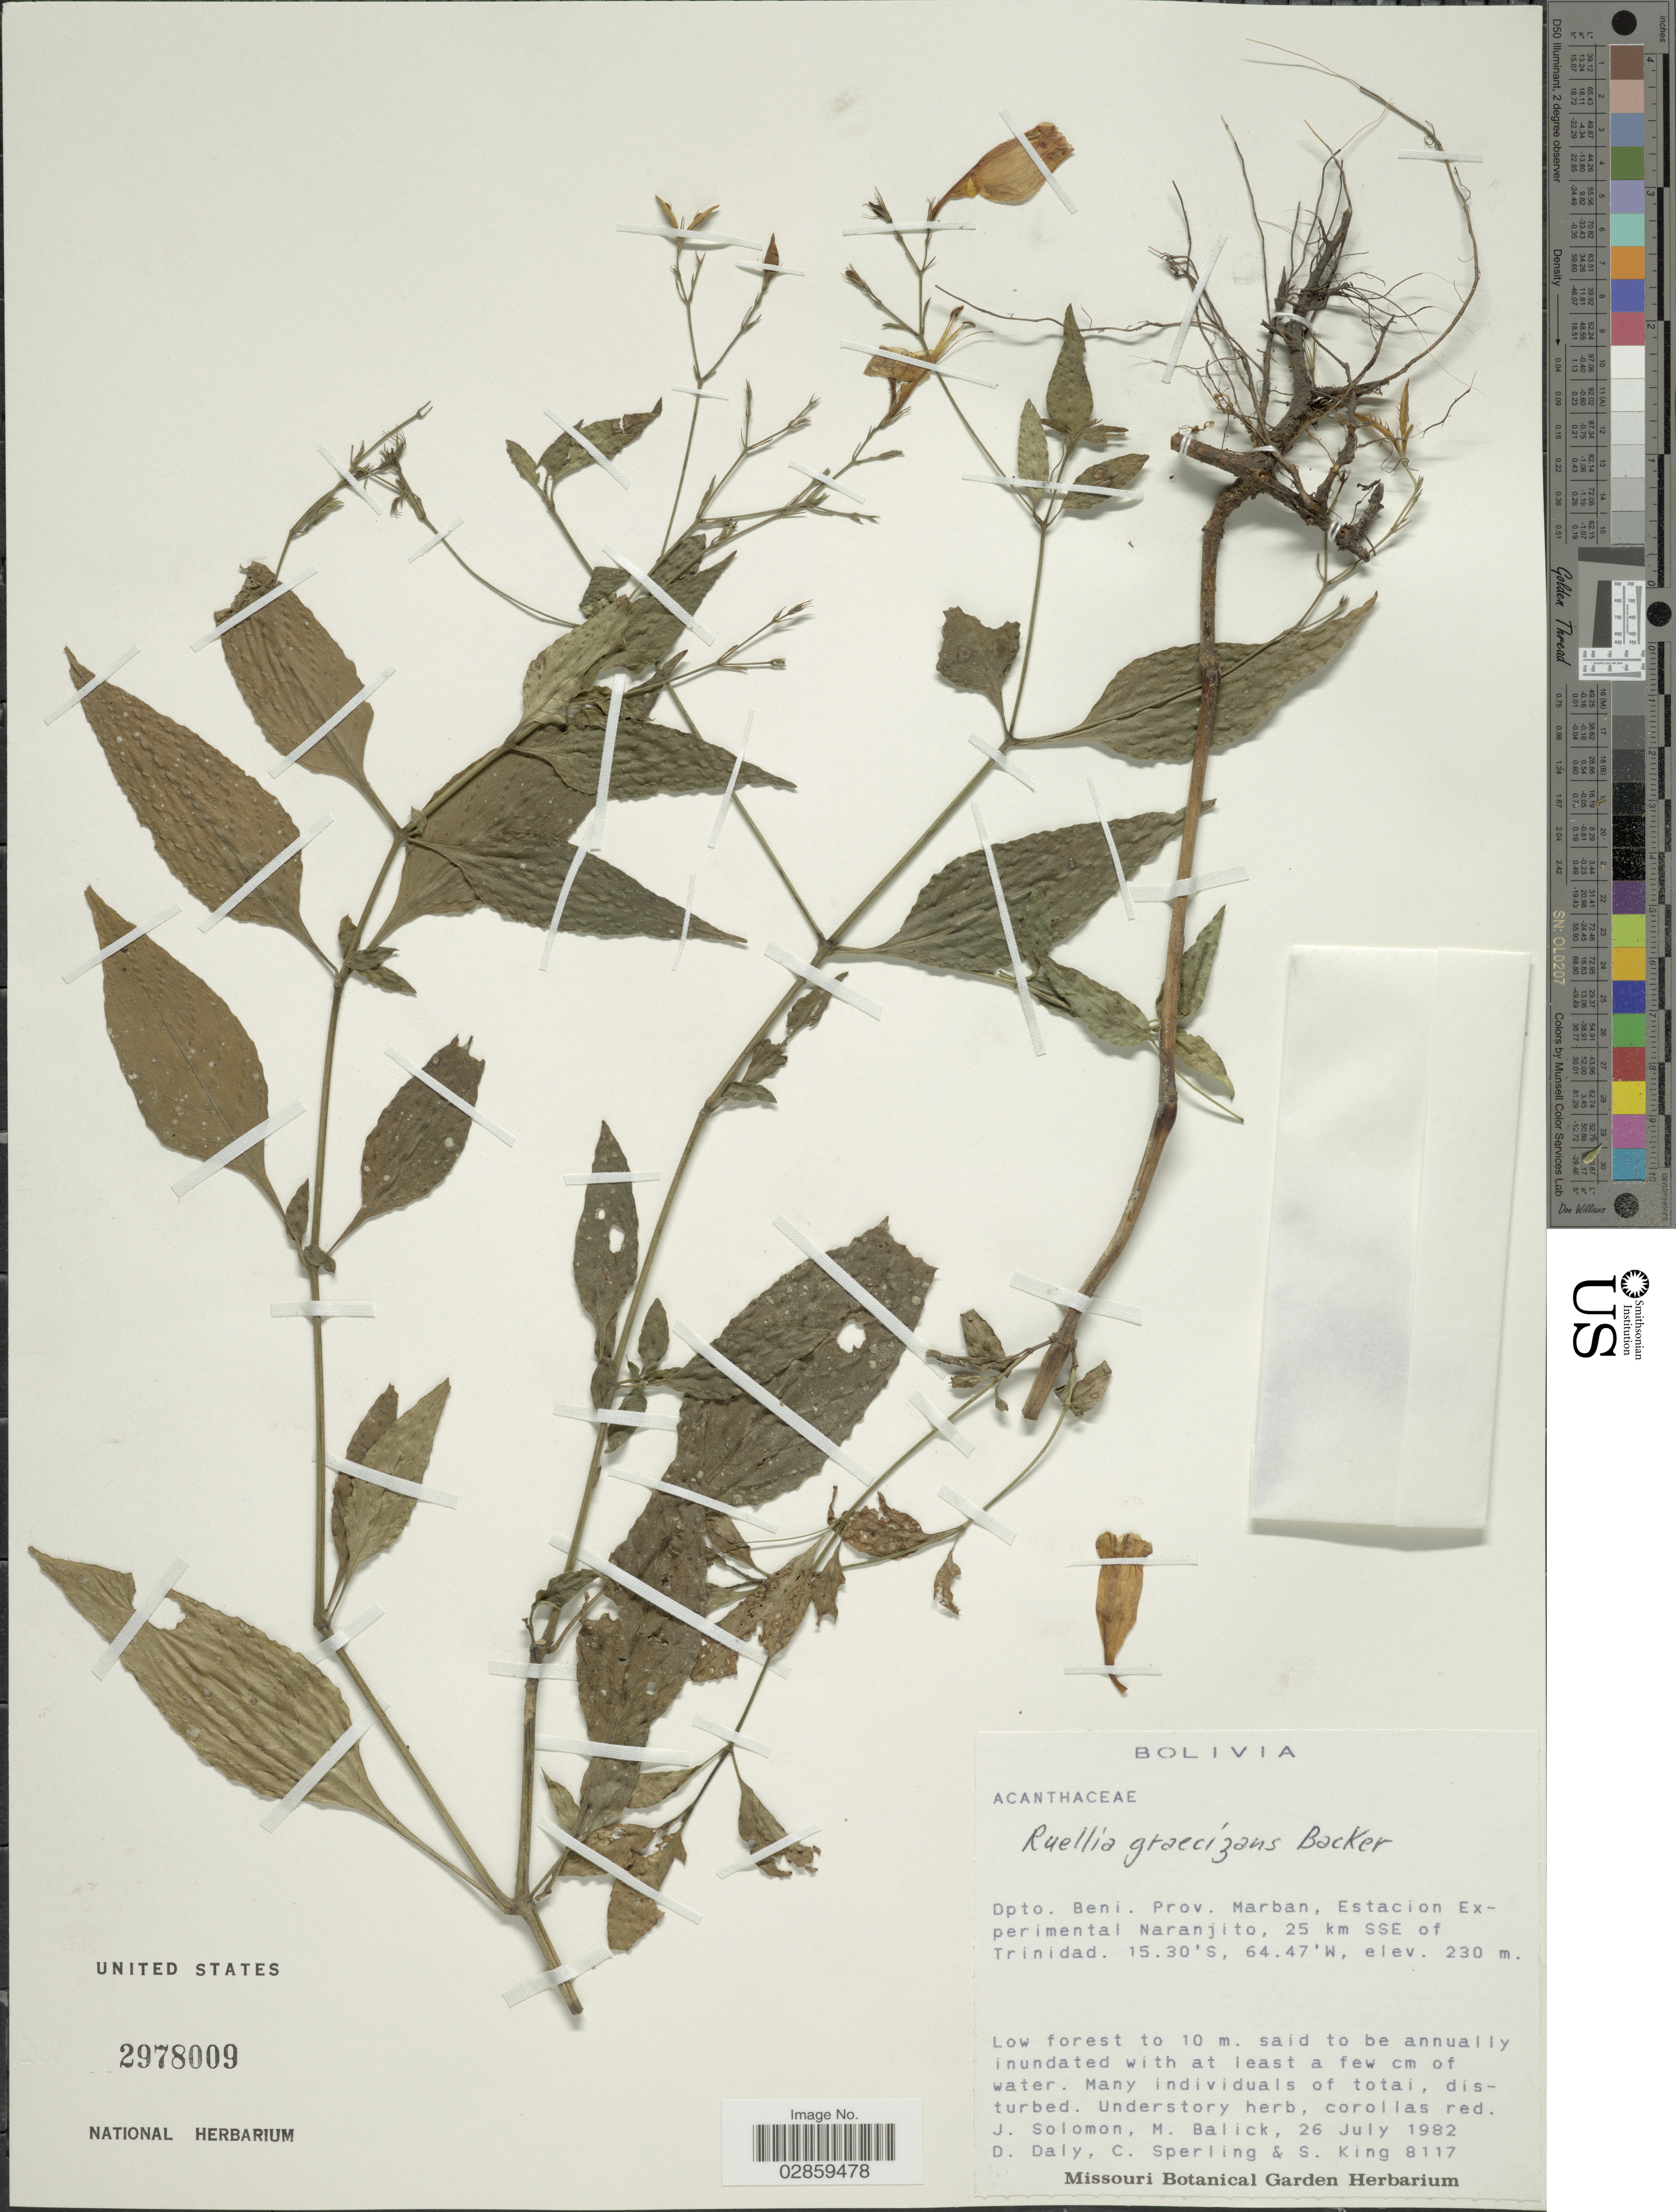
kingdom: Plantae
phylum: Tracheophyta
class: Magnoliopsida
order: Lamiales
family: Acanthaceae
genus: Ruellia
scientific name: Ruellia brevifolia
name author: (Pohl) C. Ezcurra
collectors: J. Solomon, M. Balick, D. C. Daly, C. Sperling & S. King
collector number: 8117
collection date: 1982-07-26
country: Bolivia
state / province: Beni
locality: Dpto. Beni. Prov. Marban, Estacion Experimental Naranjito, 25 km SSE of Trinidad.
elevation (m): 230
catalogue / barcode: US 2978009